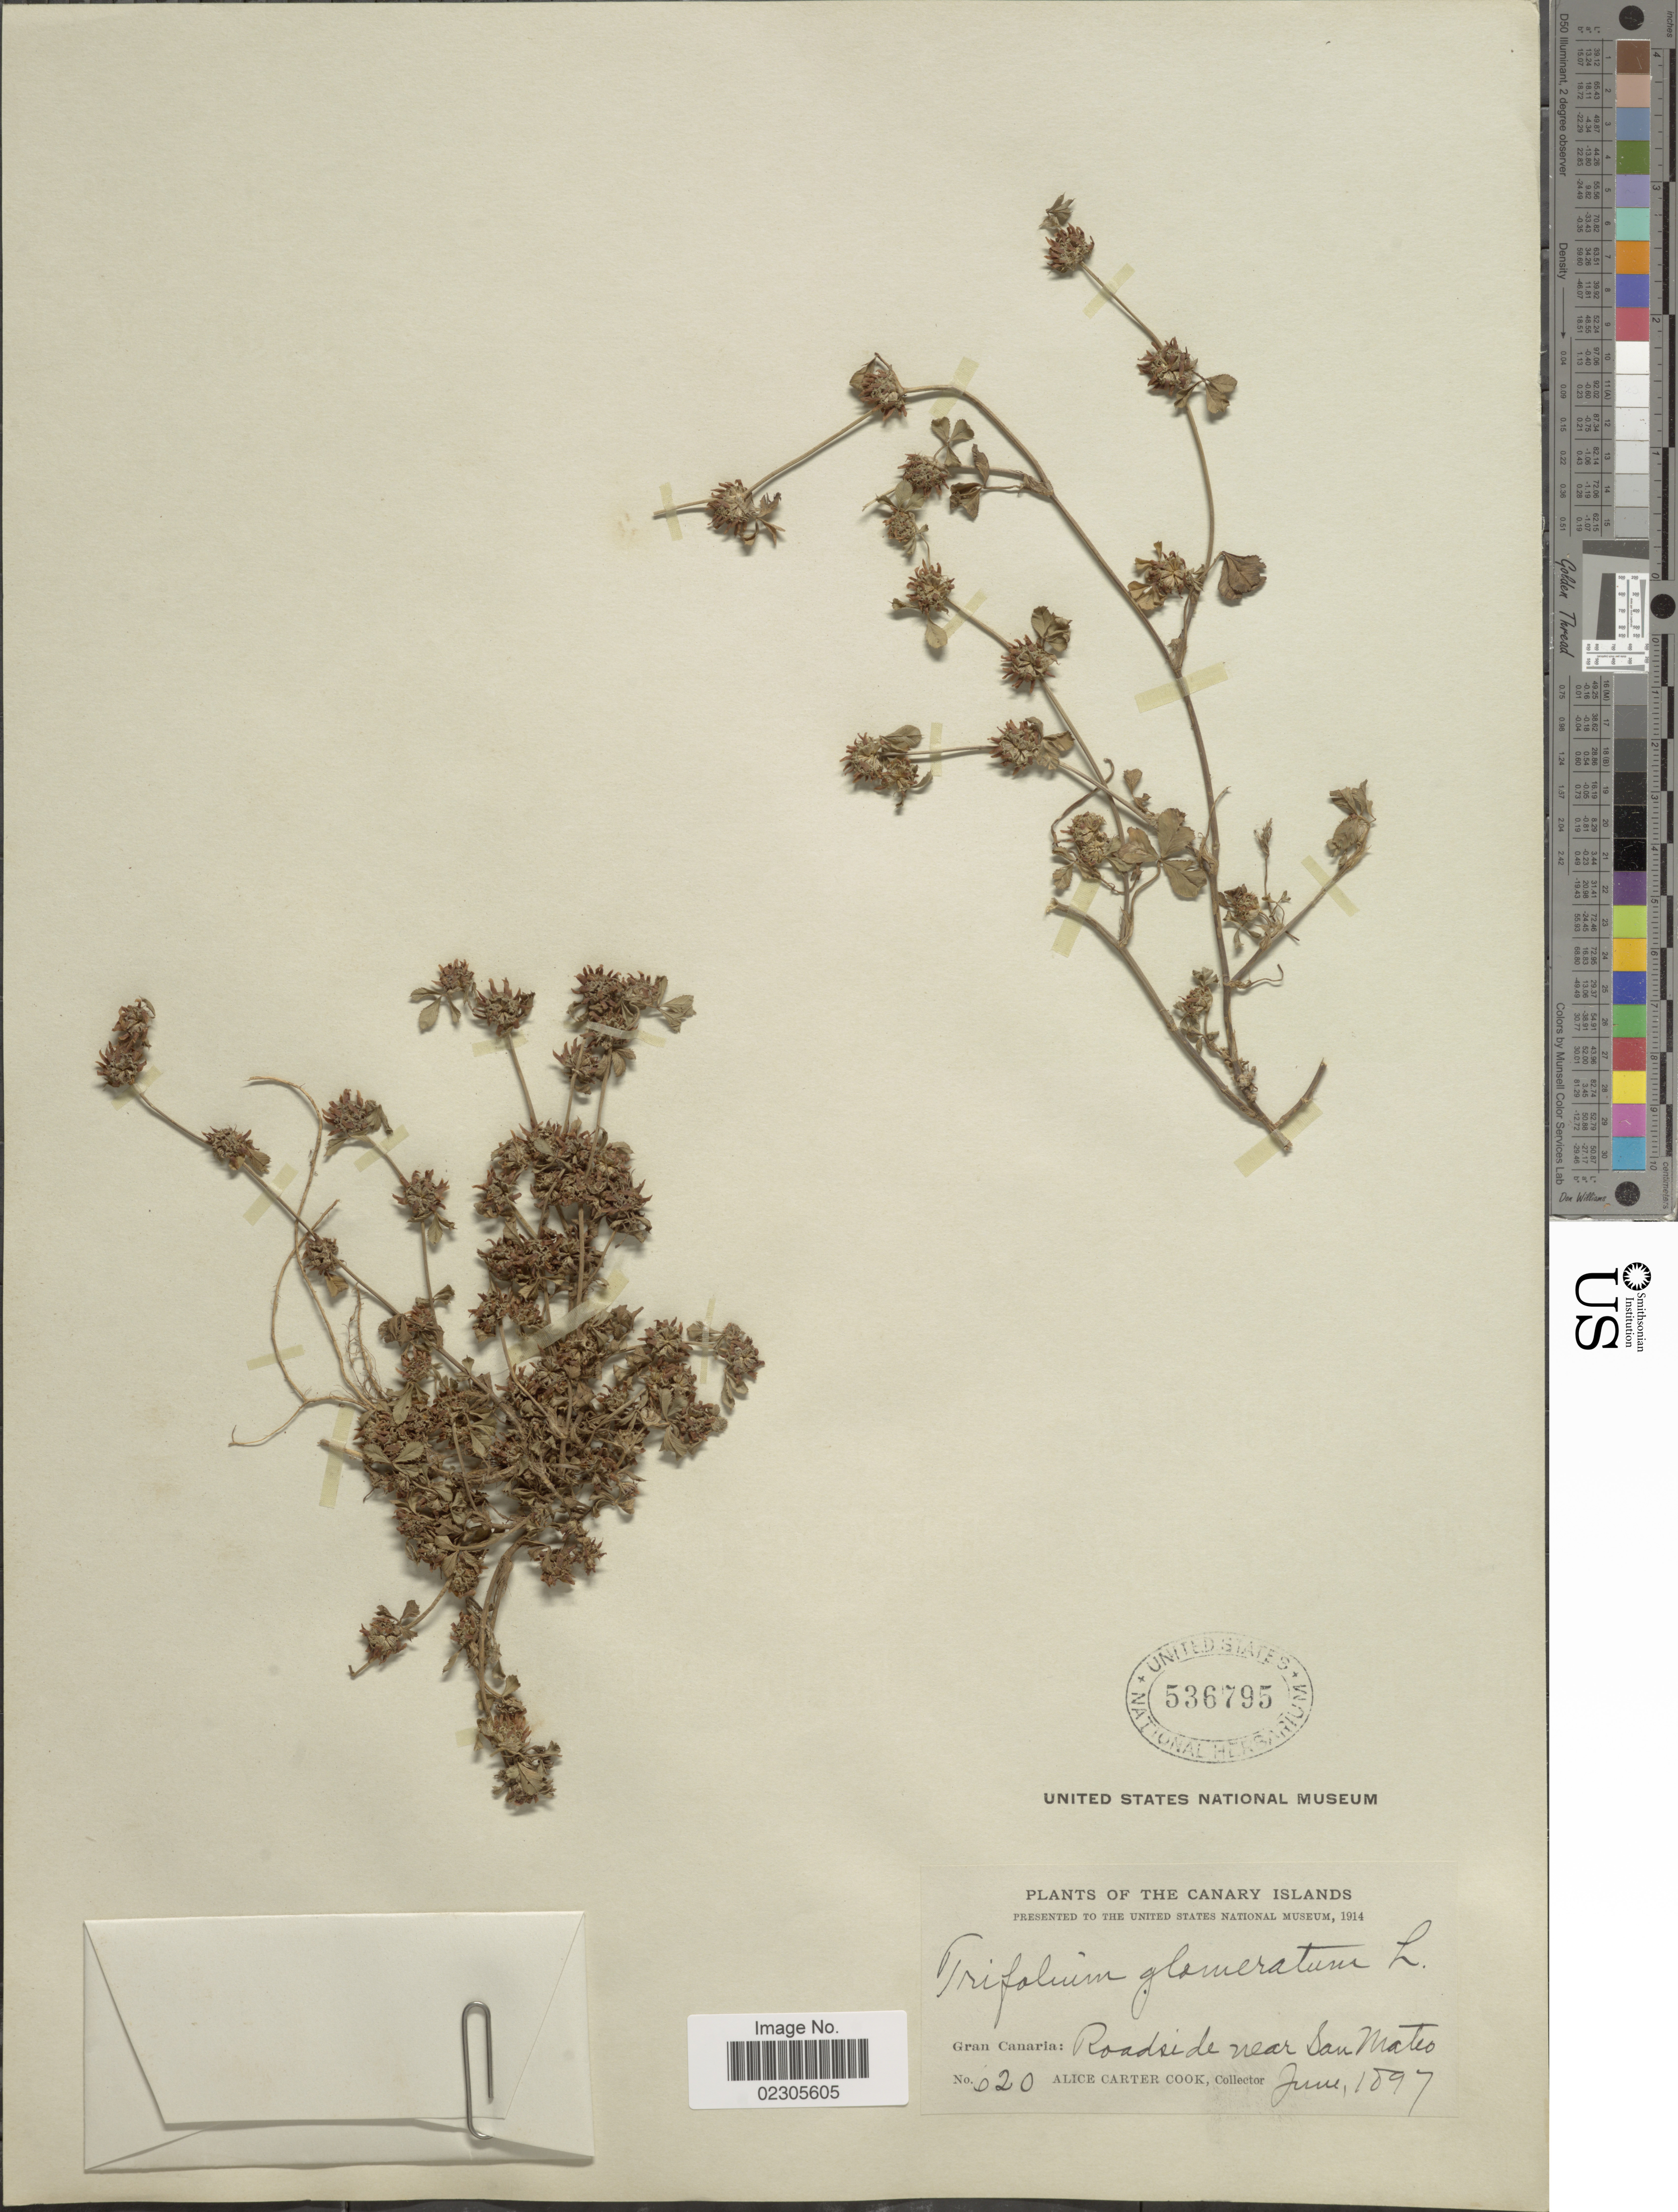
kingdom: Plantae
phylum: Tracheophyta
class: Magnoliopsida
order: Fabales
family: Fabaceae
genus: Trifolium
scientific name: Trifolium glomeratum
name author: L.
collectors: Alice C. Cook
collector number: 620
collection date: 1897-06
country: Spain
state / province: Canarias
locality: Canary Islands, Gran Canaria: Roadside near San Mateo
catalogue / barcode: US 536795